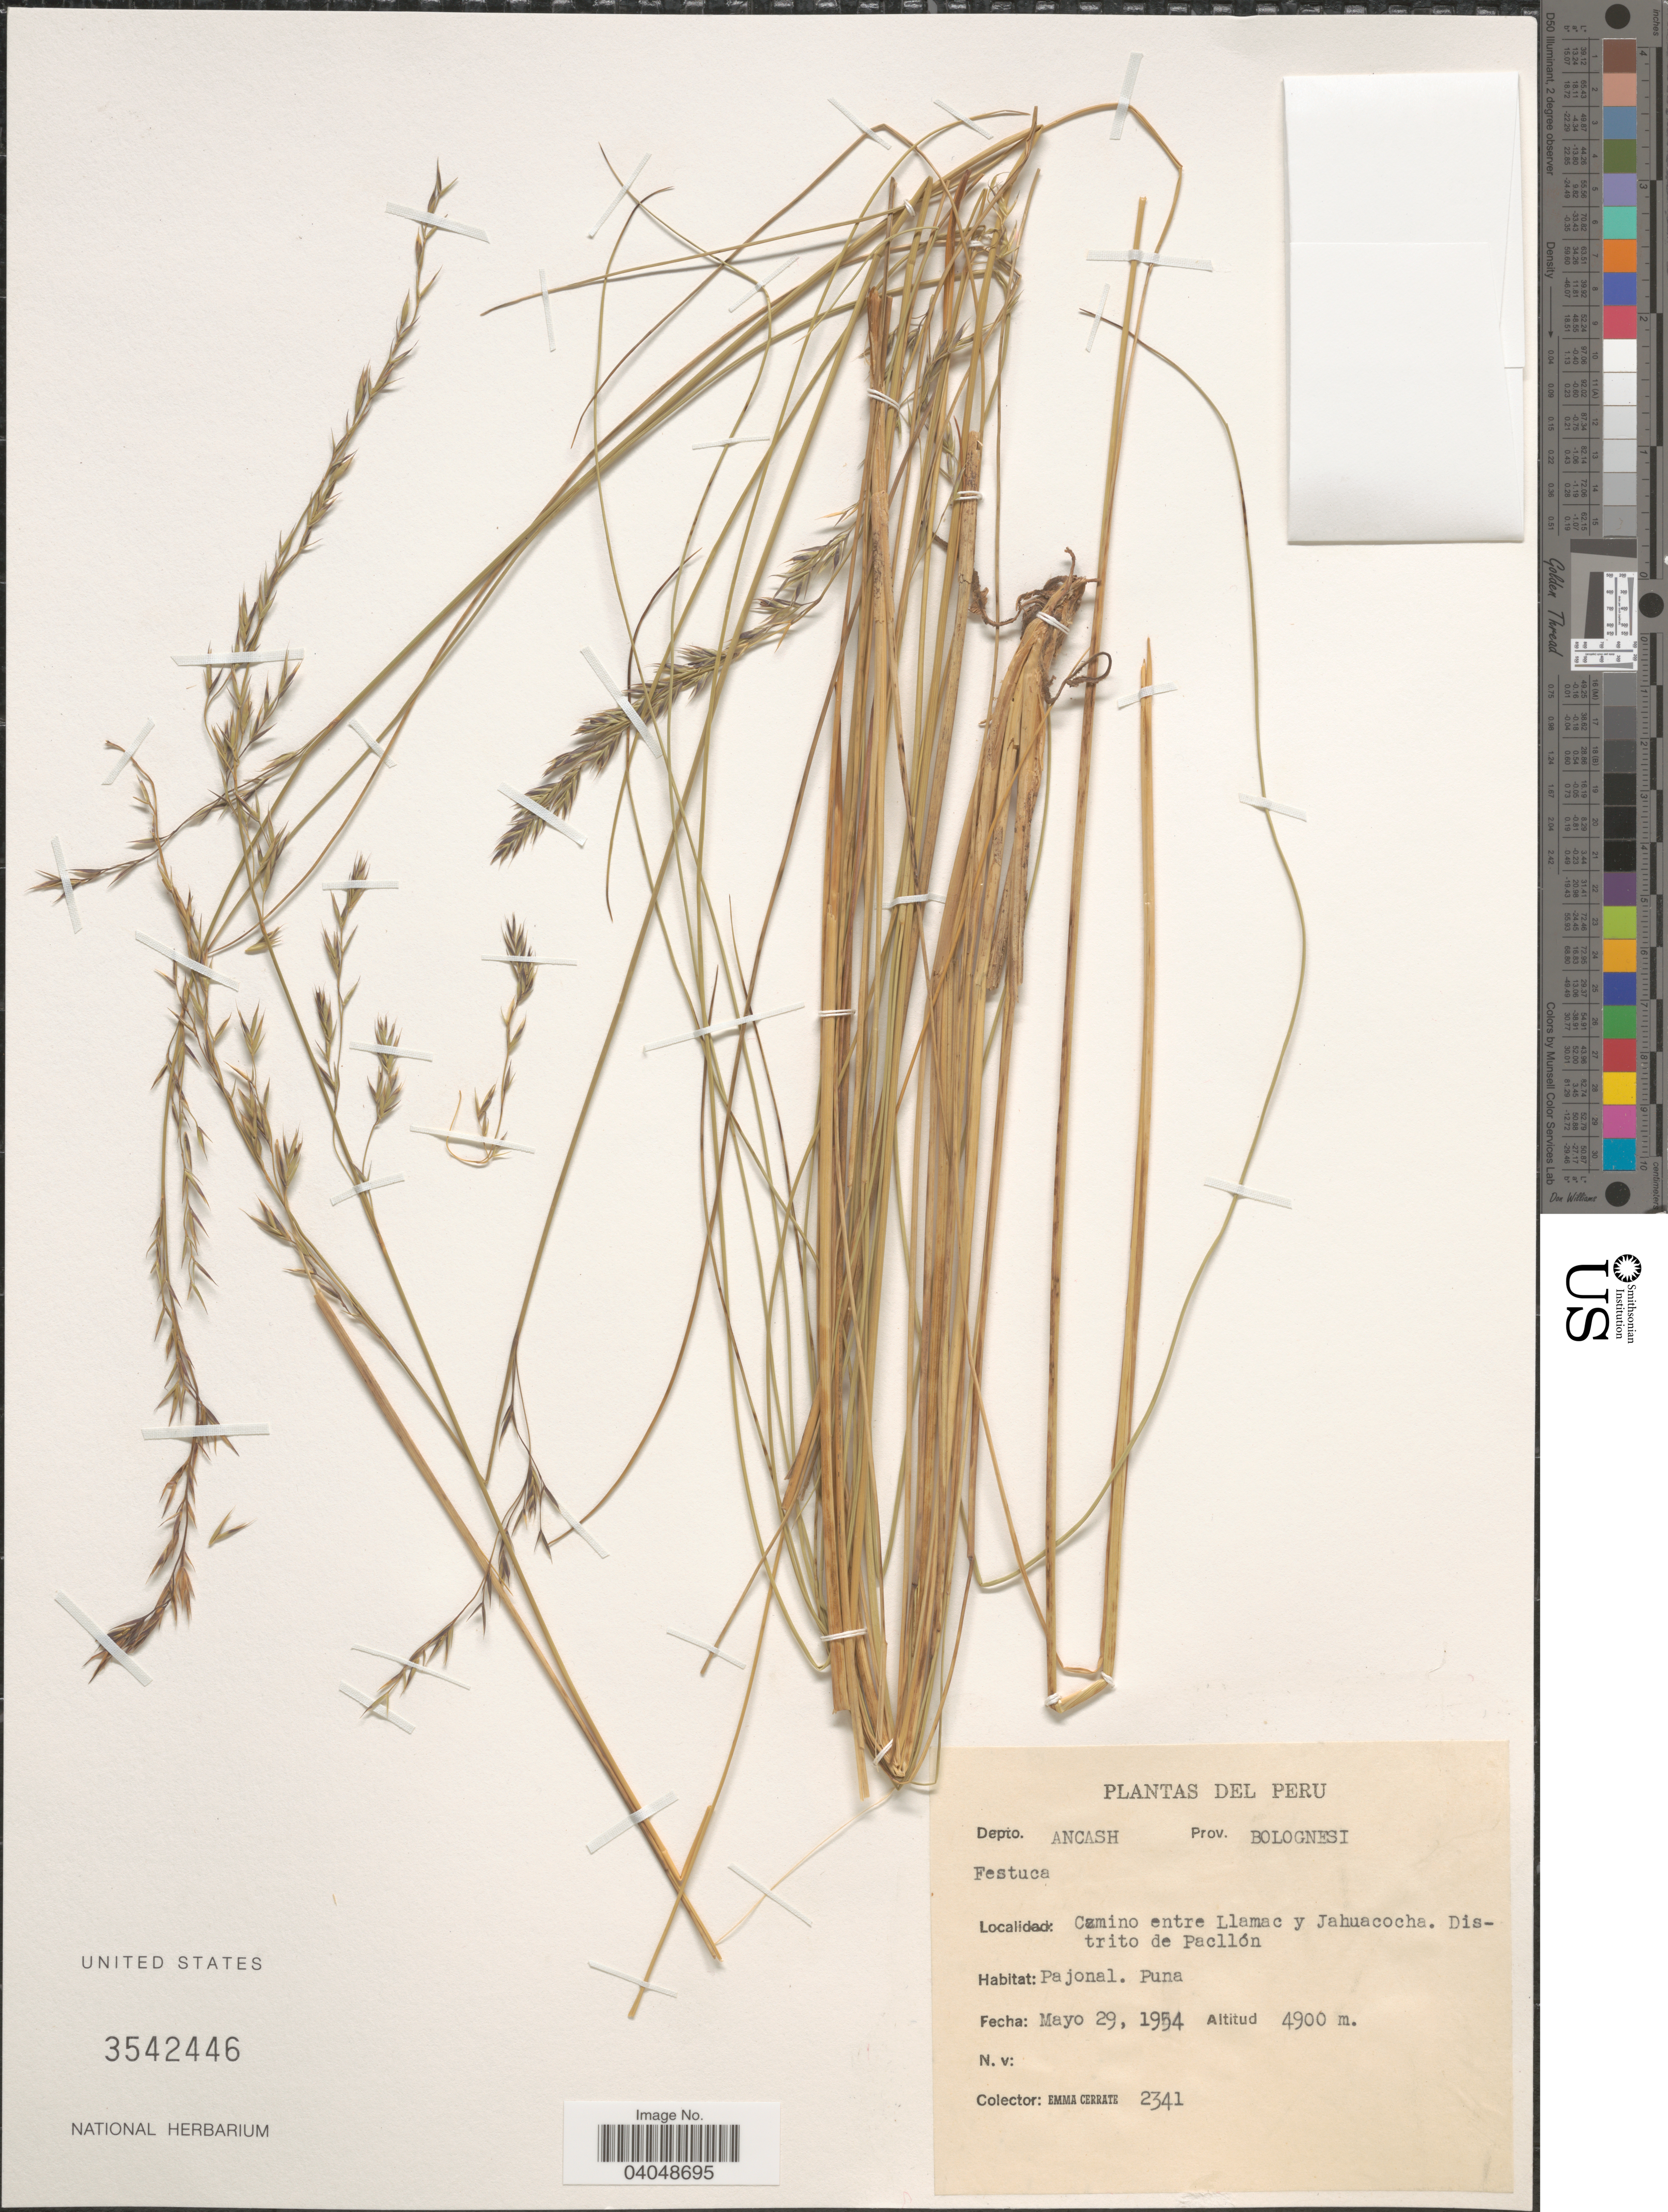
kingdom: Plantae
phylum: Tracheophyta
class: Liliopsida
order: Poales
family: Poaceae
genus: Festuca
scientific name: Festuca sp.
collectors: E. Cerrate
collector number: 2341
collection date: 1954-05-29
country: Peru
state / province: Ancash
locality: Depto. Ancash. Prov. Bolognesi. Camino entre Llamac y Jahuacocha. Distrito de Pacllón.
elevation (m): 4900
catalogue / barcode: US 3542446